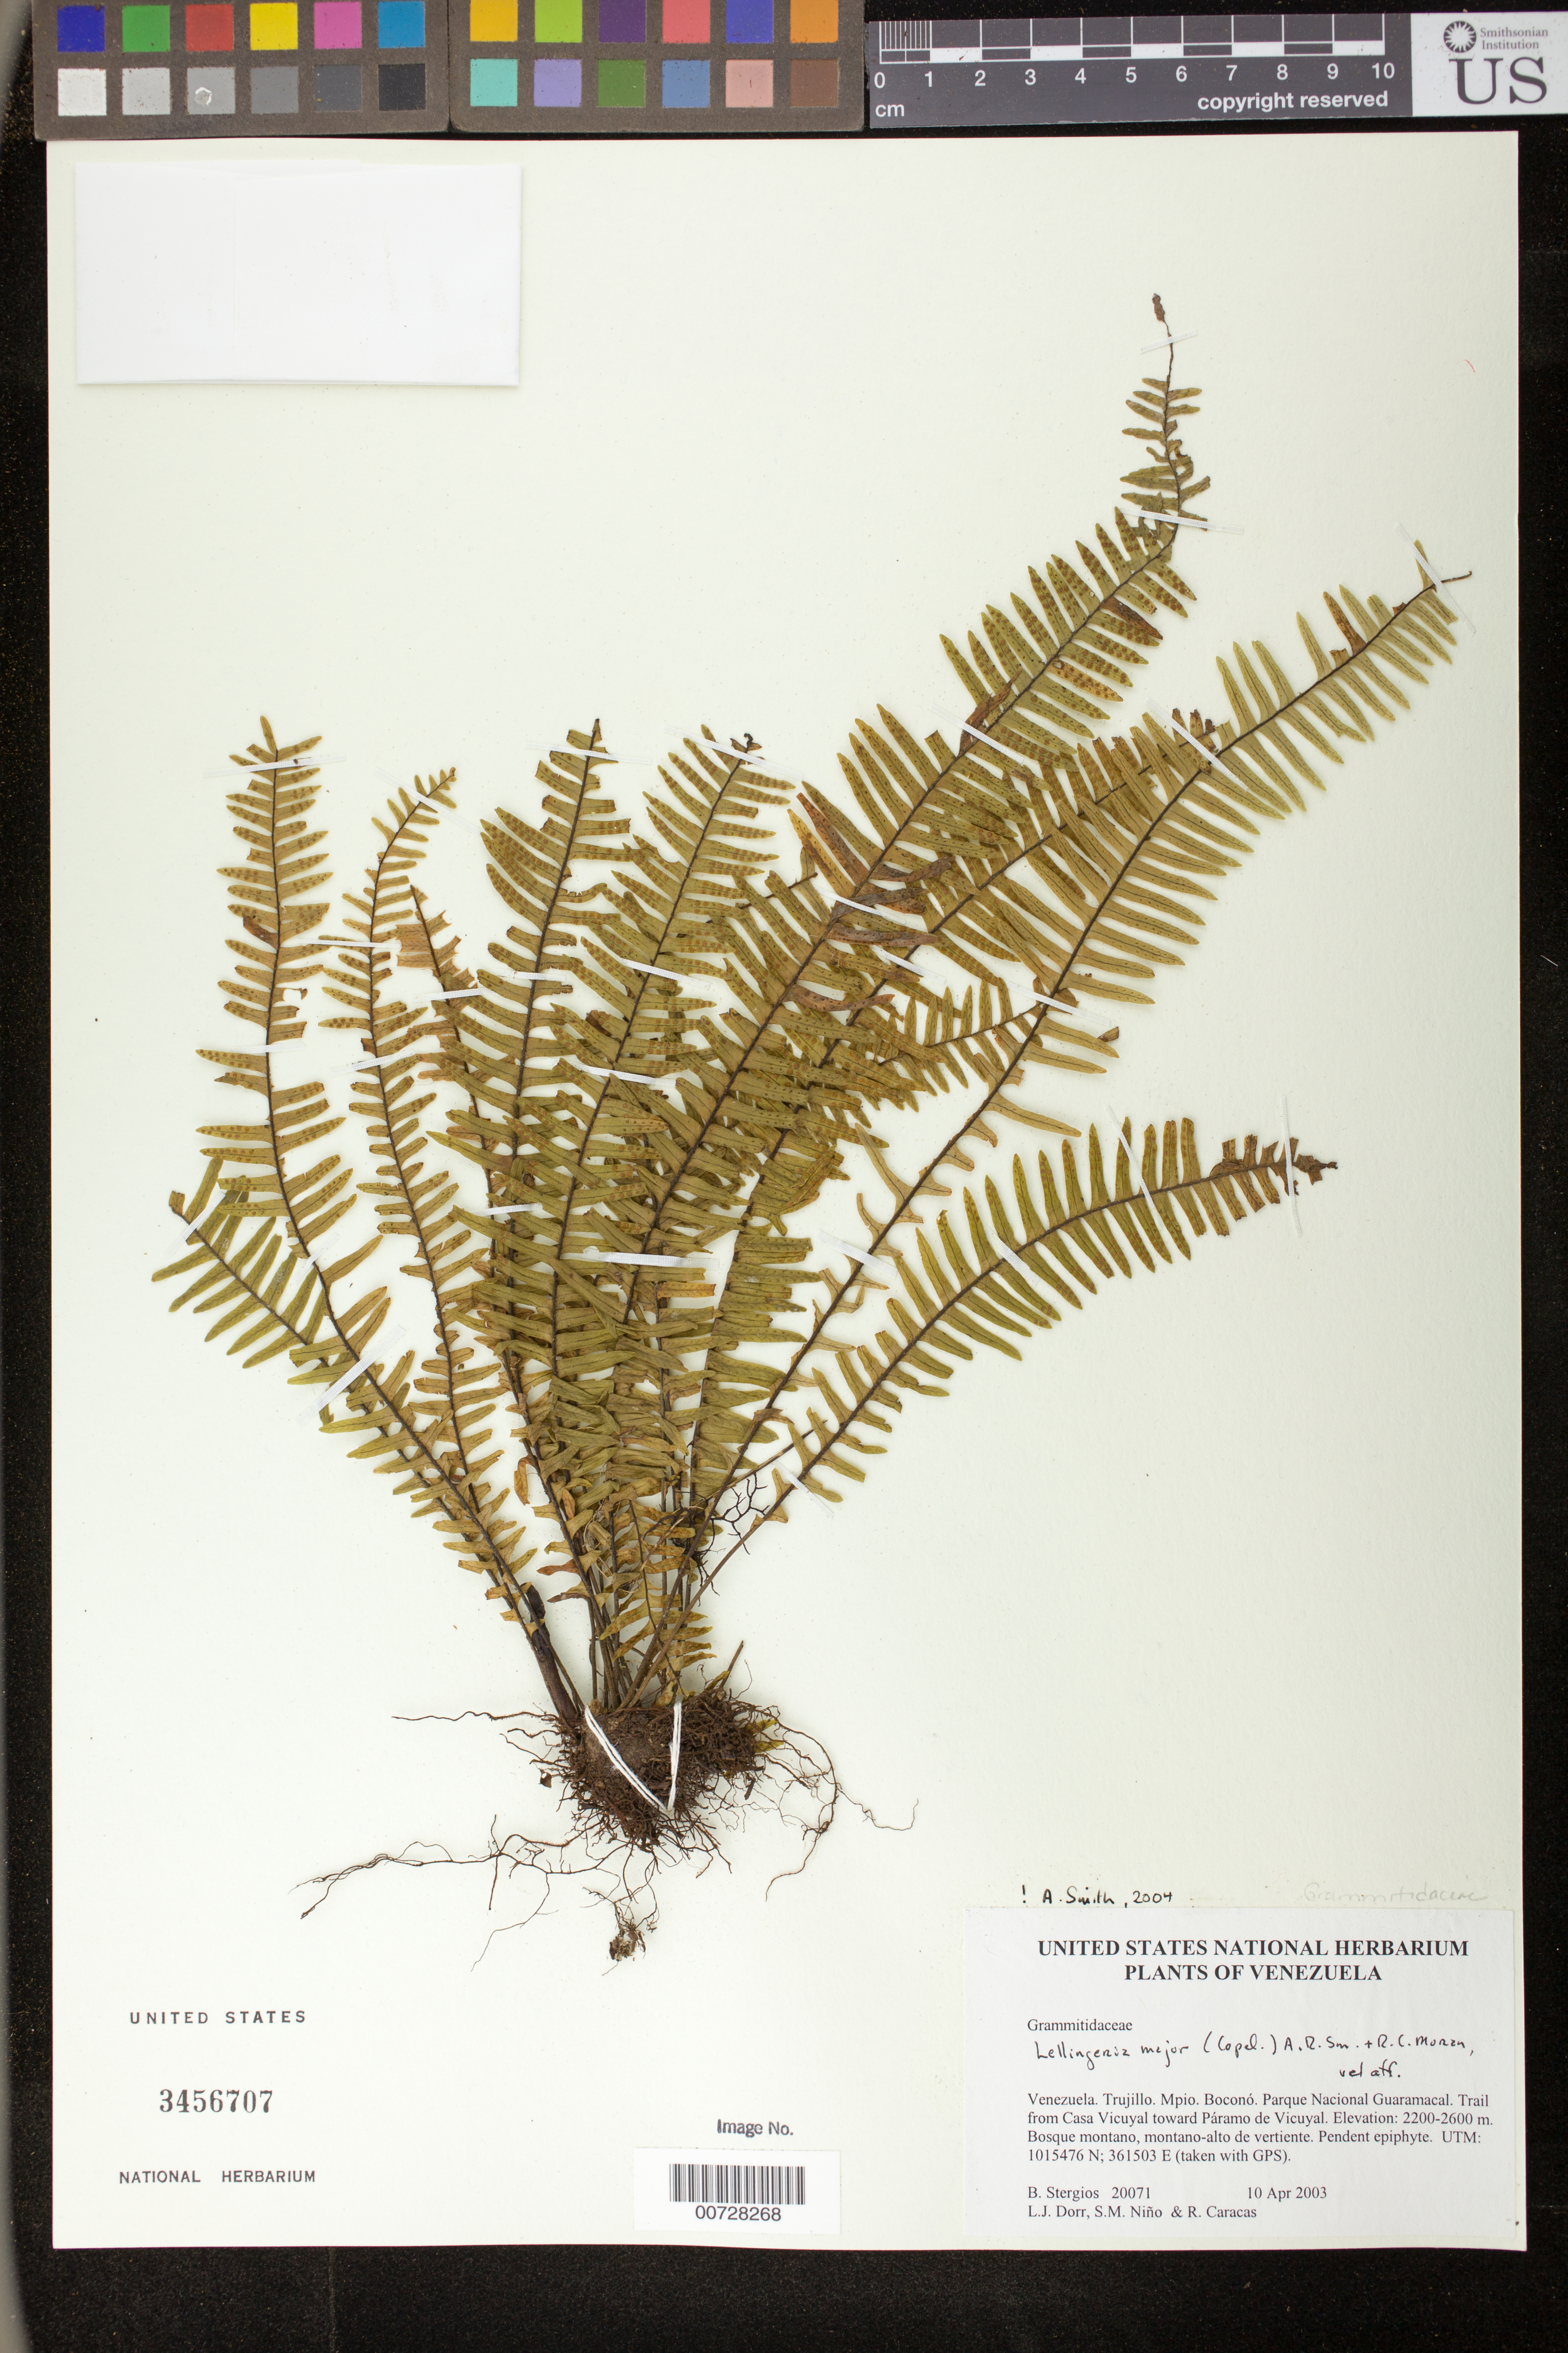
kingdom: Plantae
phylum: Tracheophyta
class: Polypodiopsida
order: Polypodiales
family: Polypodiaceae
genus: Lellingeria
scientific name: Lellingeria major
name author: (Copel.) A.R. Sm. & R.C. Moran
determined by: Dorr, L. J., (BOT), Smithsonian Institution - National Museum of Natural History (UNITED STATES)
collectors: B. G. Stergios, L. J. Dorr, S. M. Niño & R. Caracas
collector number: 20071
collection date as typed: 10 Apr 2003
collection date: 2003-04-10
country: Venezuela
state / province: Trujillo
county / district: Boconó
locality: Parque Nacional Guaramacal. Trail from Casa Vicuyal toward Páramo de Vicuyal.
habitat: Bosque montano, montano-alto de vertiente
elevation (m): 2200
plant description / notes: PORT, US, VEN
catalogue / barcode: US 3456707